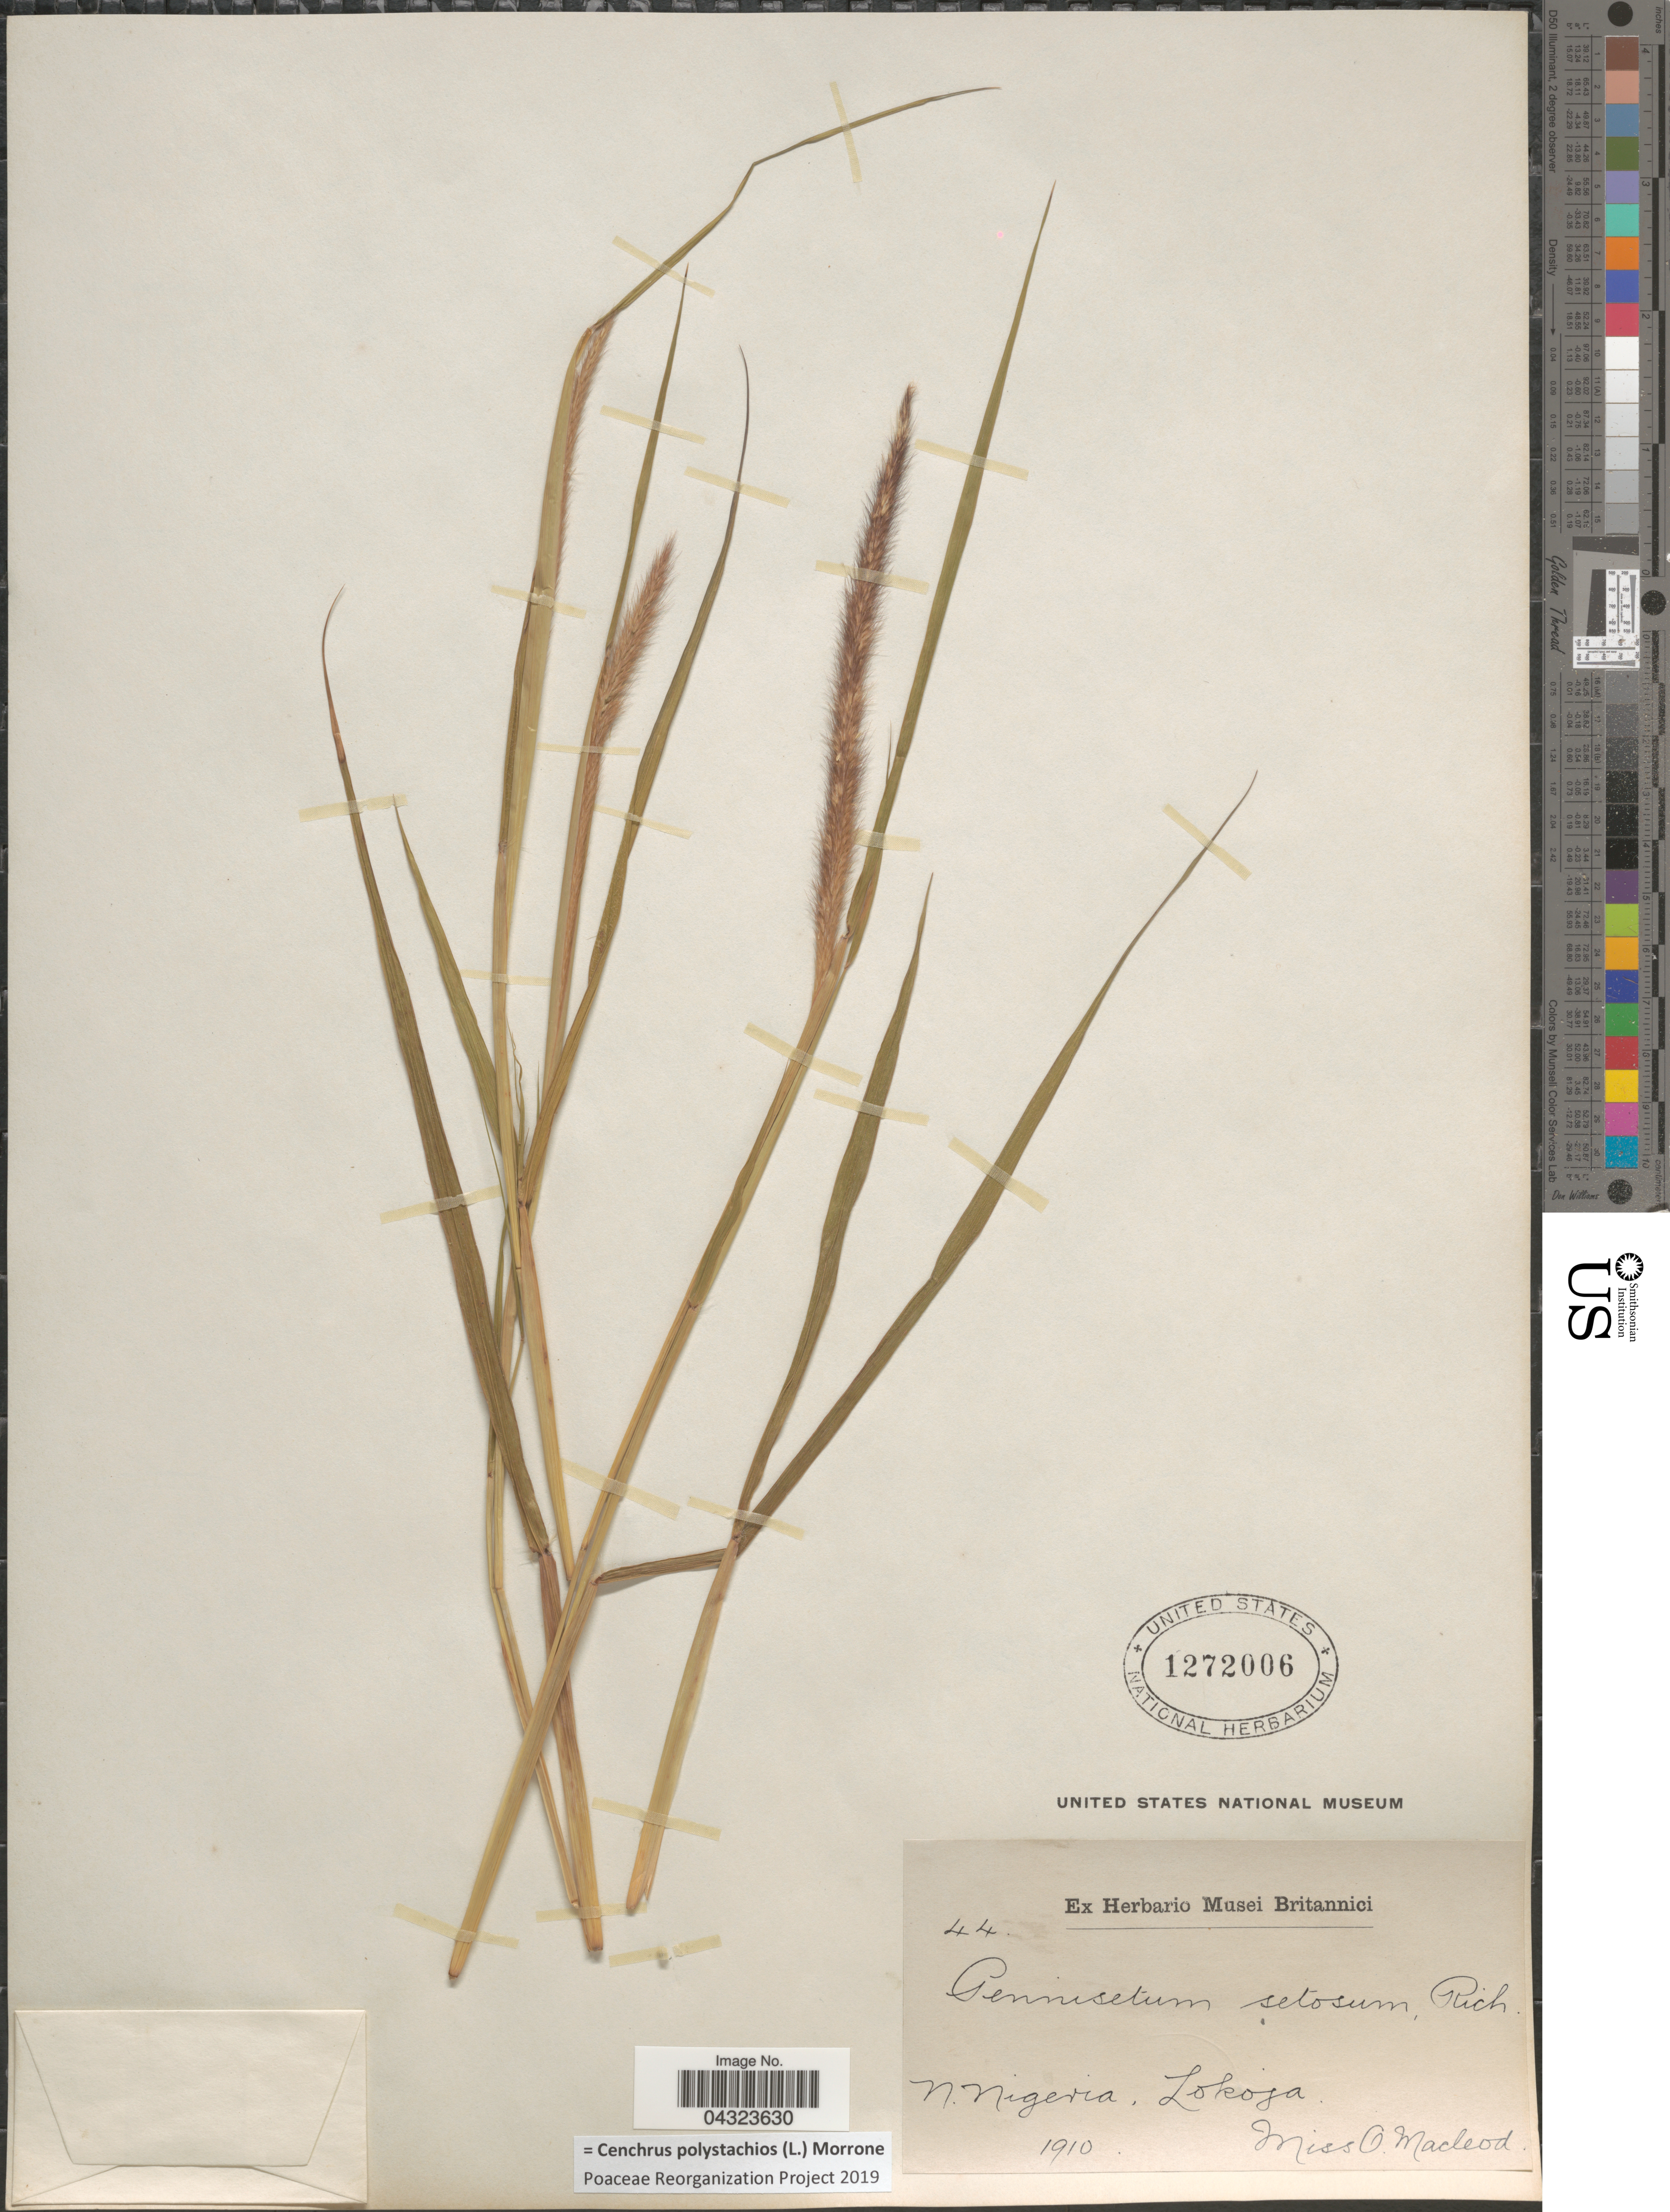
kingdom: Plantae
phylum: Tracheophyta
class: Liliopsida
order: Poales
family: Poaceae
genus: Cenchrus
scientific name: Cenchrus polystachios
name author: (L.) Morrone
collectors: O. Macleod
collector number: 44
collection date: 1910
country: Nigeria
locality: N. Nigeria. Lokoja.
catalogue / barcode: US 1272006